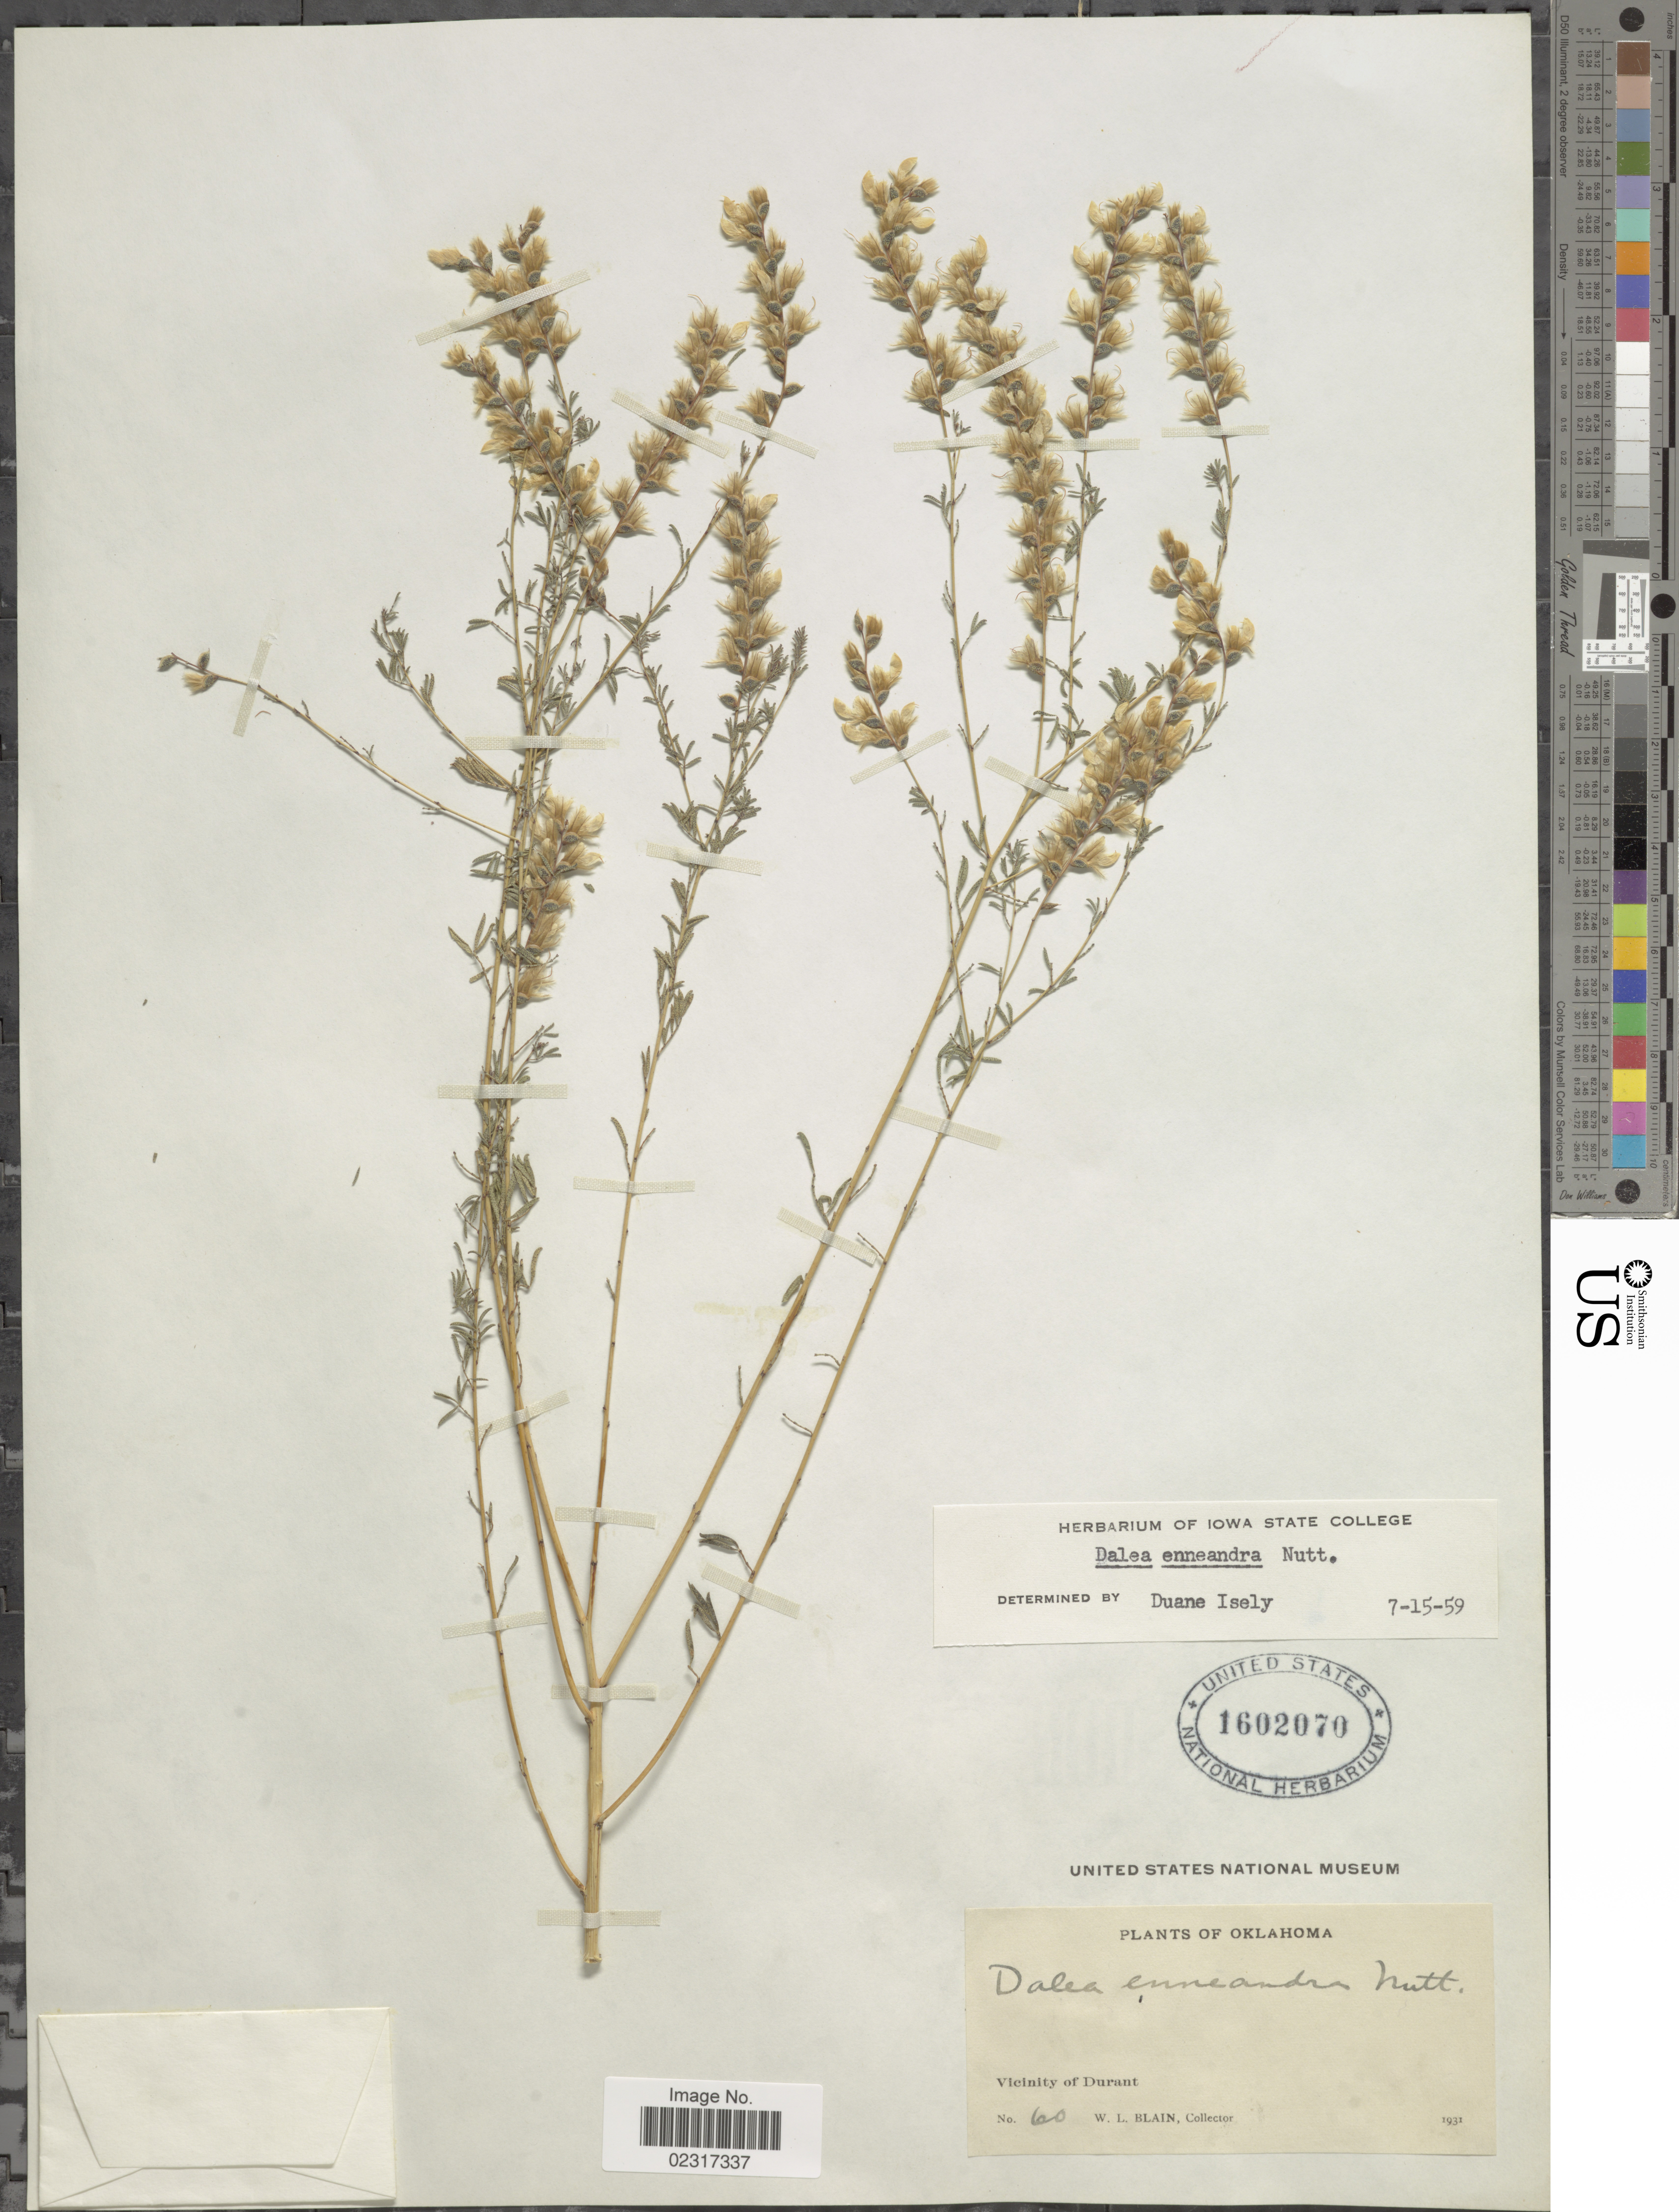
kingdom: Plantae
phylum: Tracheophyta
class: Magnoliopsida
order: Fabales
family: Fabaceae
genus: Dalea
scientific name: Dalea enneandra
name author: Nutt.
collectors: W. Blain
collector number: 60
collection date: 1931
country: United States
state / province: Oklahoma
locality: Vicinity of Durant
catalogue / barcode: US 1602070